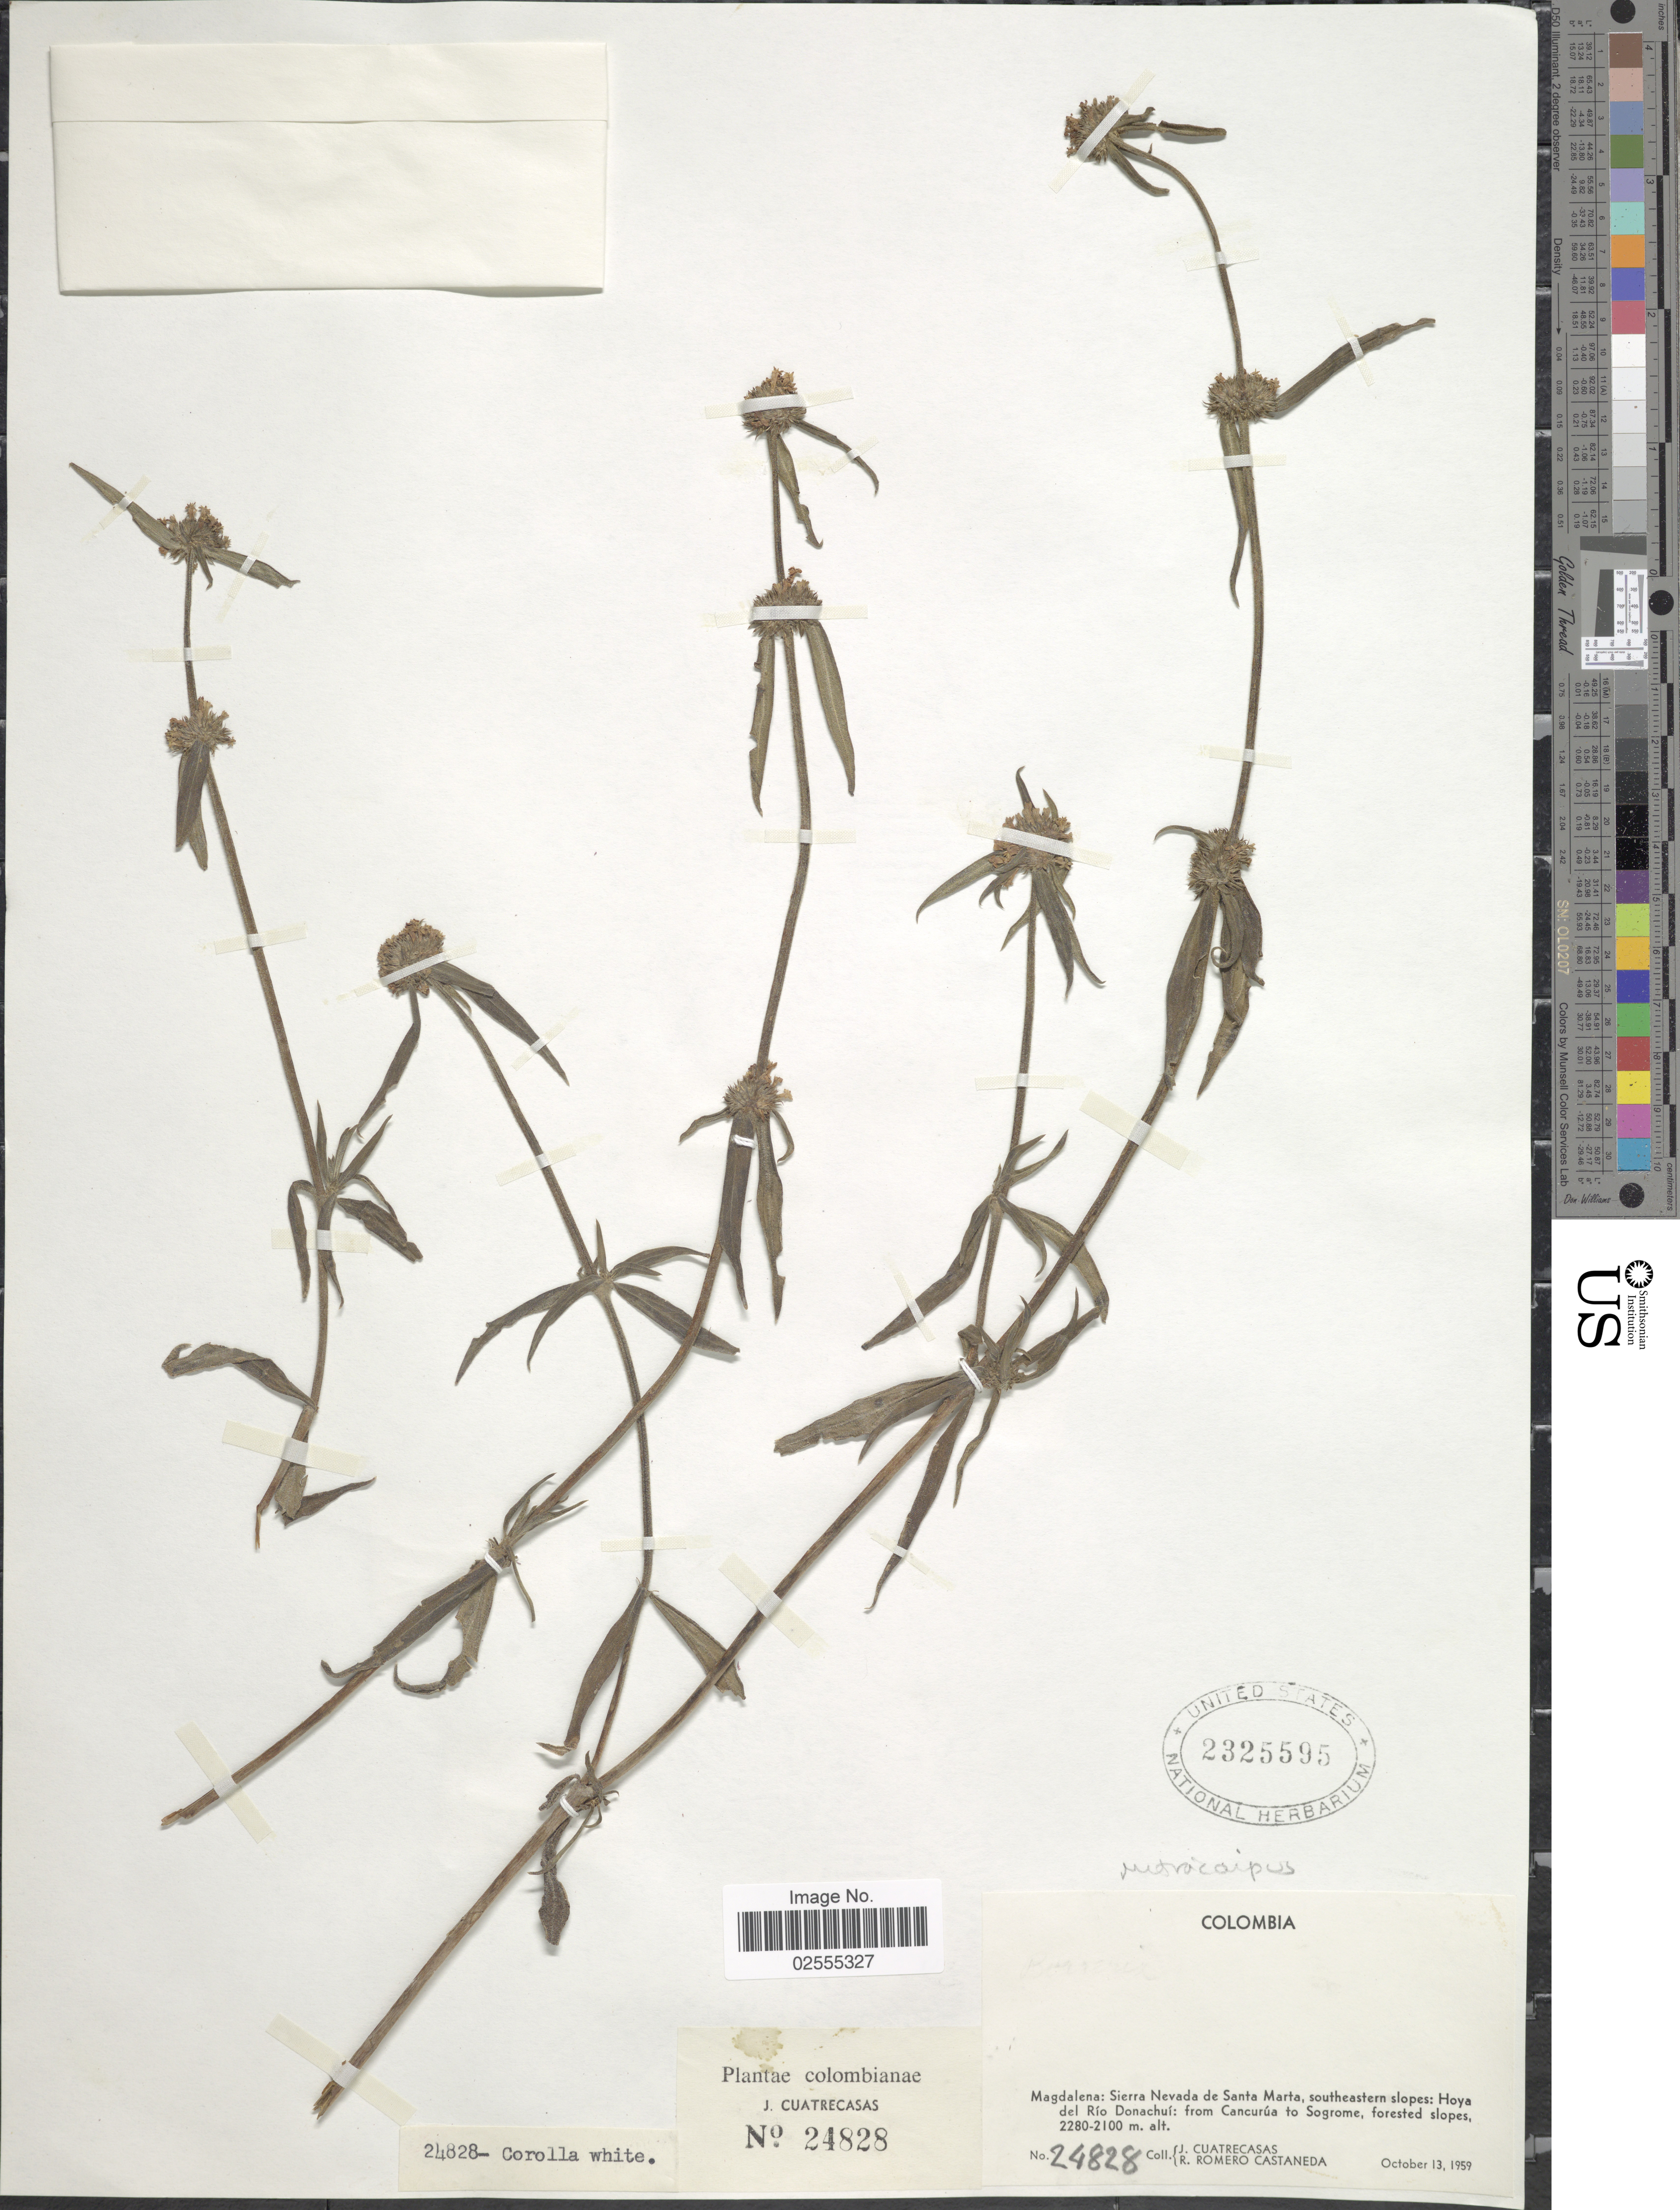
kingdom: Plantae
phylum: Tracheophyta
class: Magnoliopsida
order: Gentianales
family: Rubiaceae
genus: Mitracarpus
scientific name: Mitracarpus sp.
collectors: J. Cuatrecasas & R. Romero Castañeda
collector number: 24828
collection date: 1959-10-13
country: Colombia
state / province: Magdalena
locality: Sierra Nevada de Santa Marta, southeastern slopes: Hoya del Rio Donachui: from Cancurua to Sogrome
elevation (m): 2100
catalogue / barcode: US 2325595